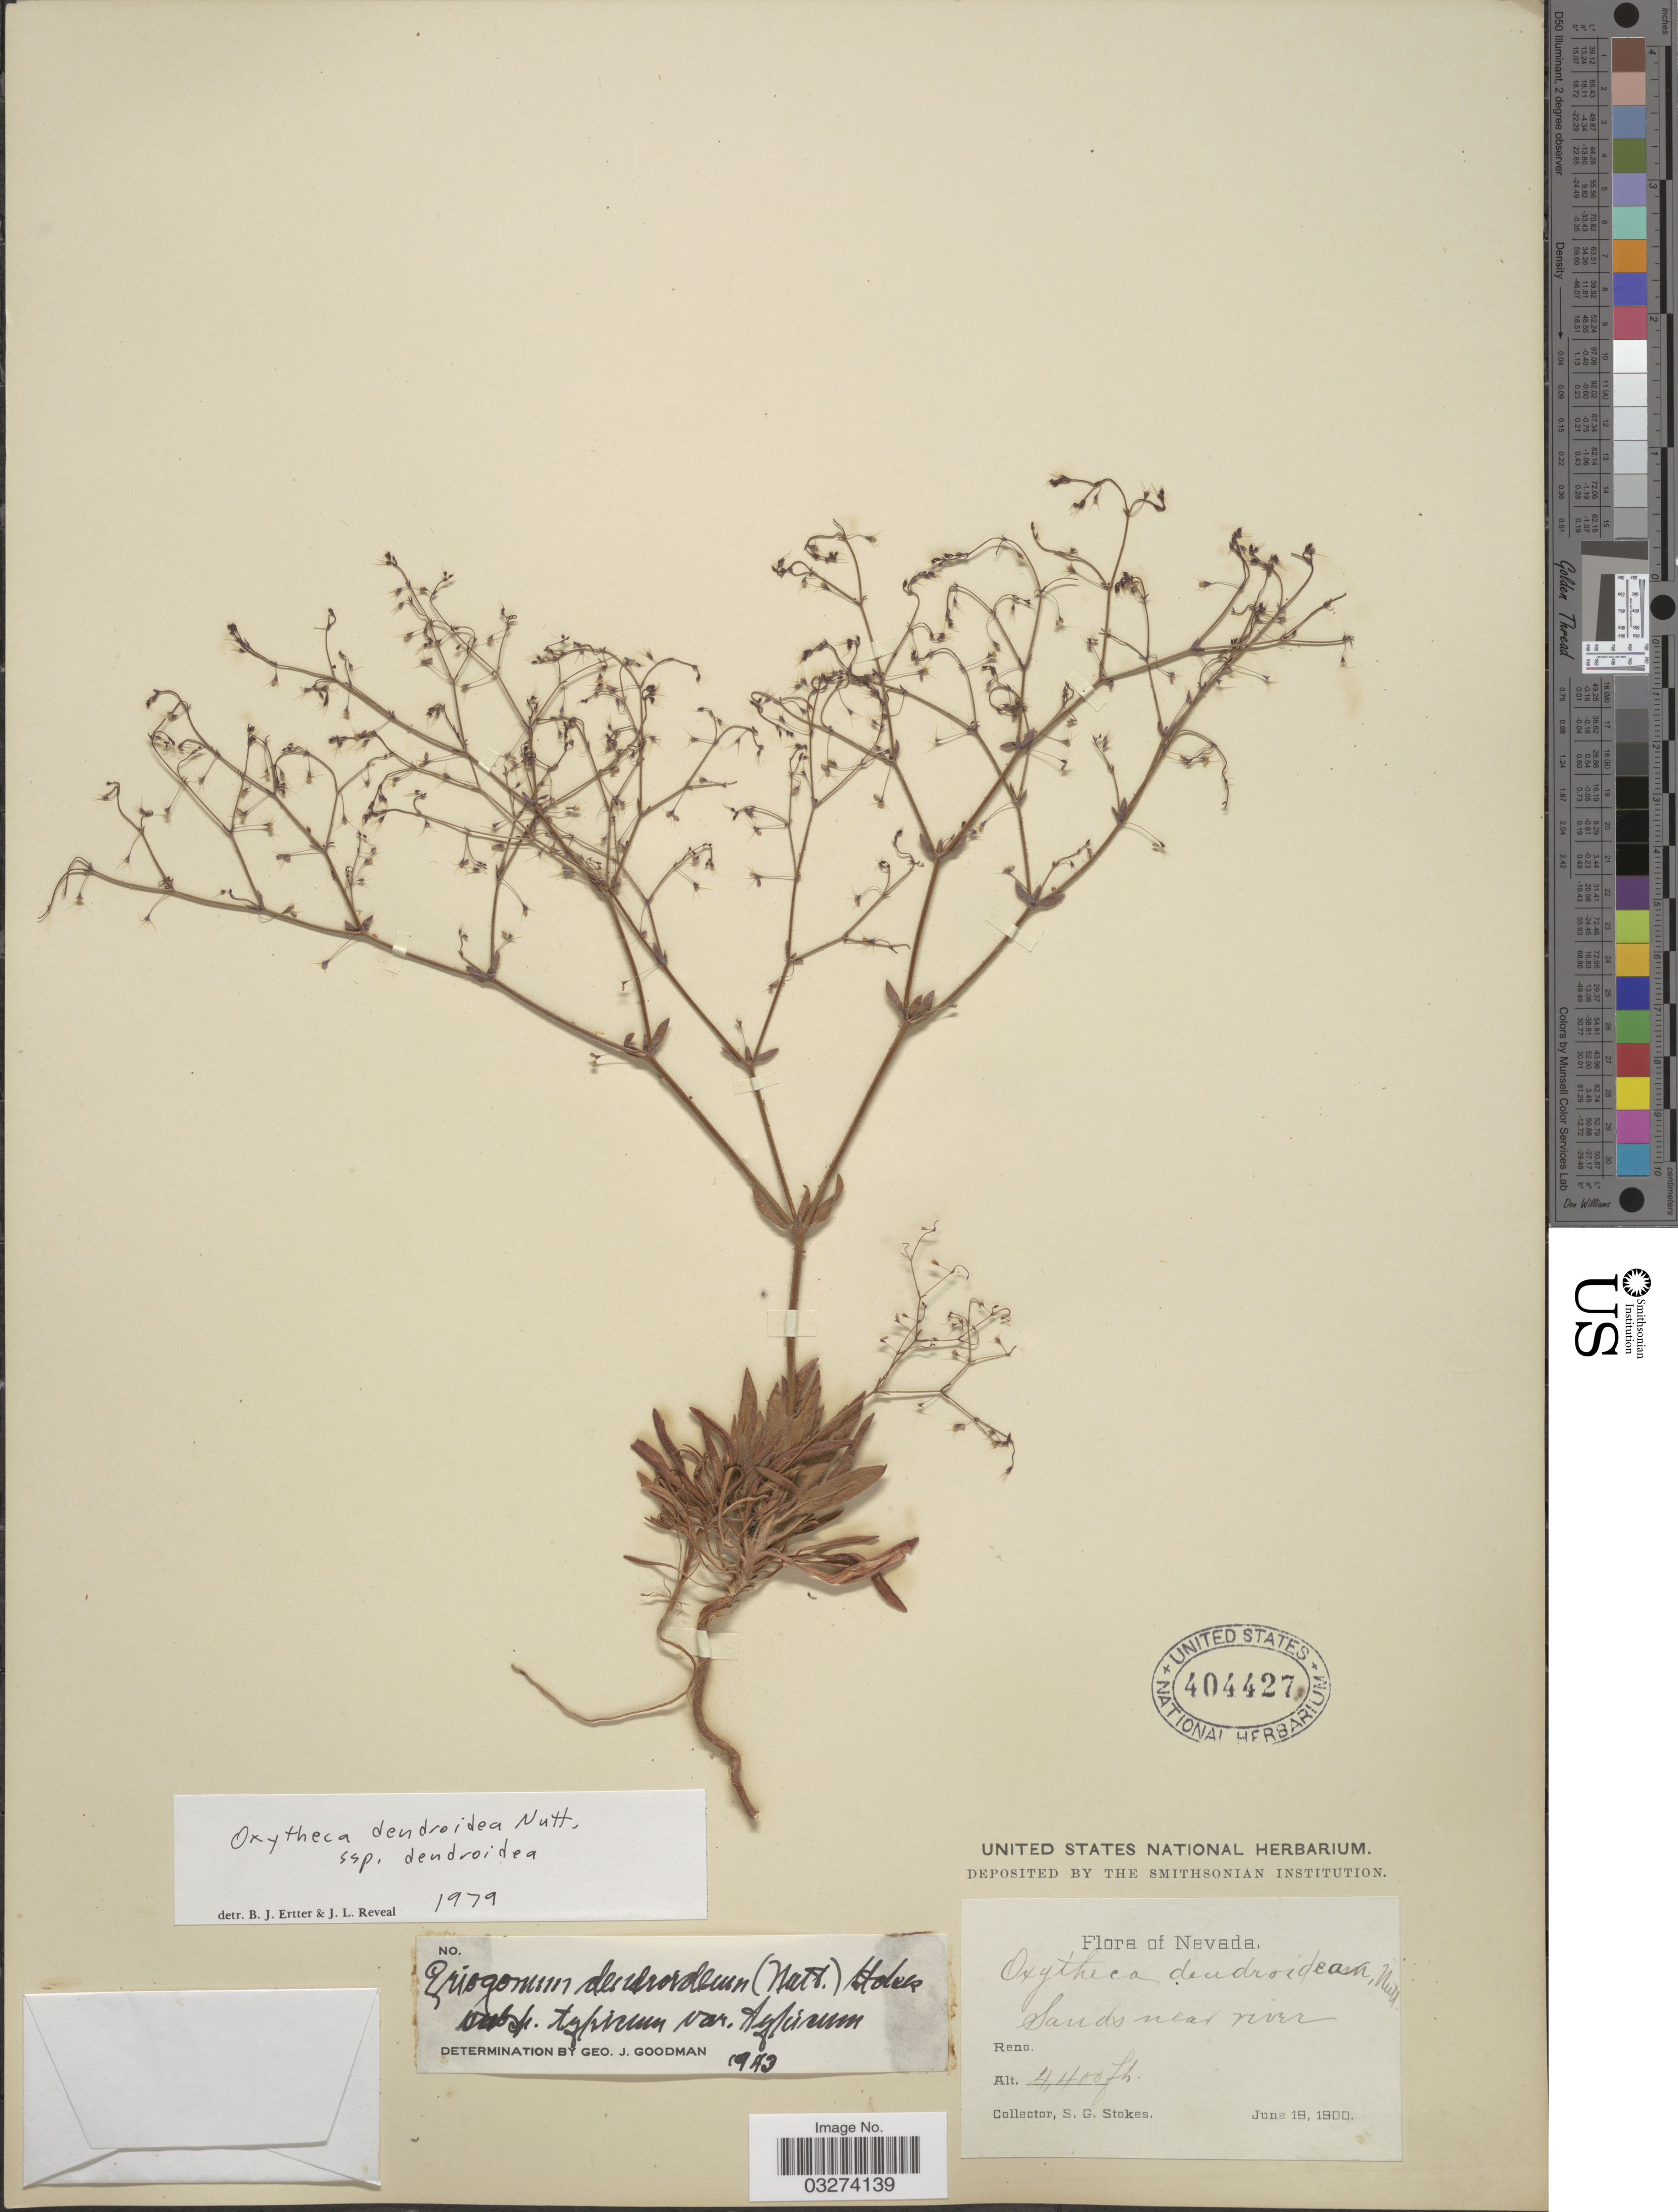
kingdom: Plantae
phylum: Tracheophyta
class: Magnoliopsida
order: Caryophyllales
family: Polygonaceae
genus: Oxytheca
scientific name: Oxytheca dendroidea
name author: Nutt.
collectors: S. G. Stokes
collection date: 1900-06-19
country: United States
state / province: Nevada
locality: Sands near river. Reno.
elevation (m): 1341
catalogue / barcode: US 404427